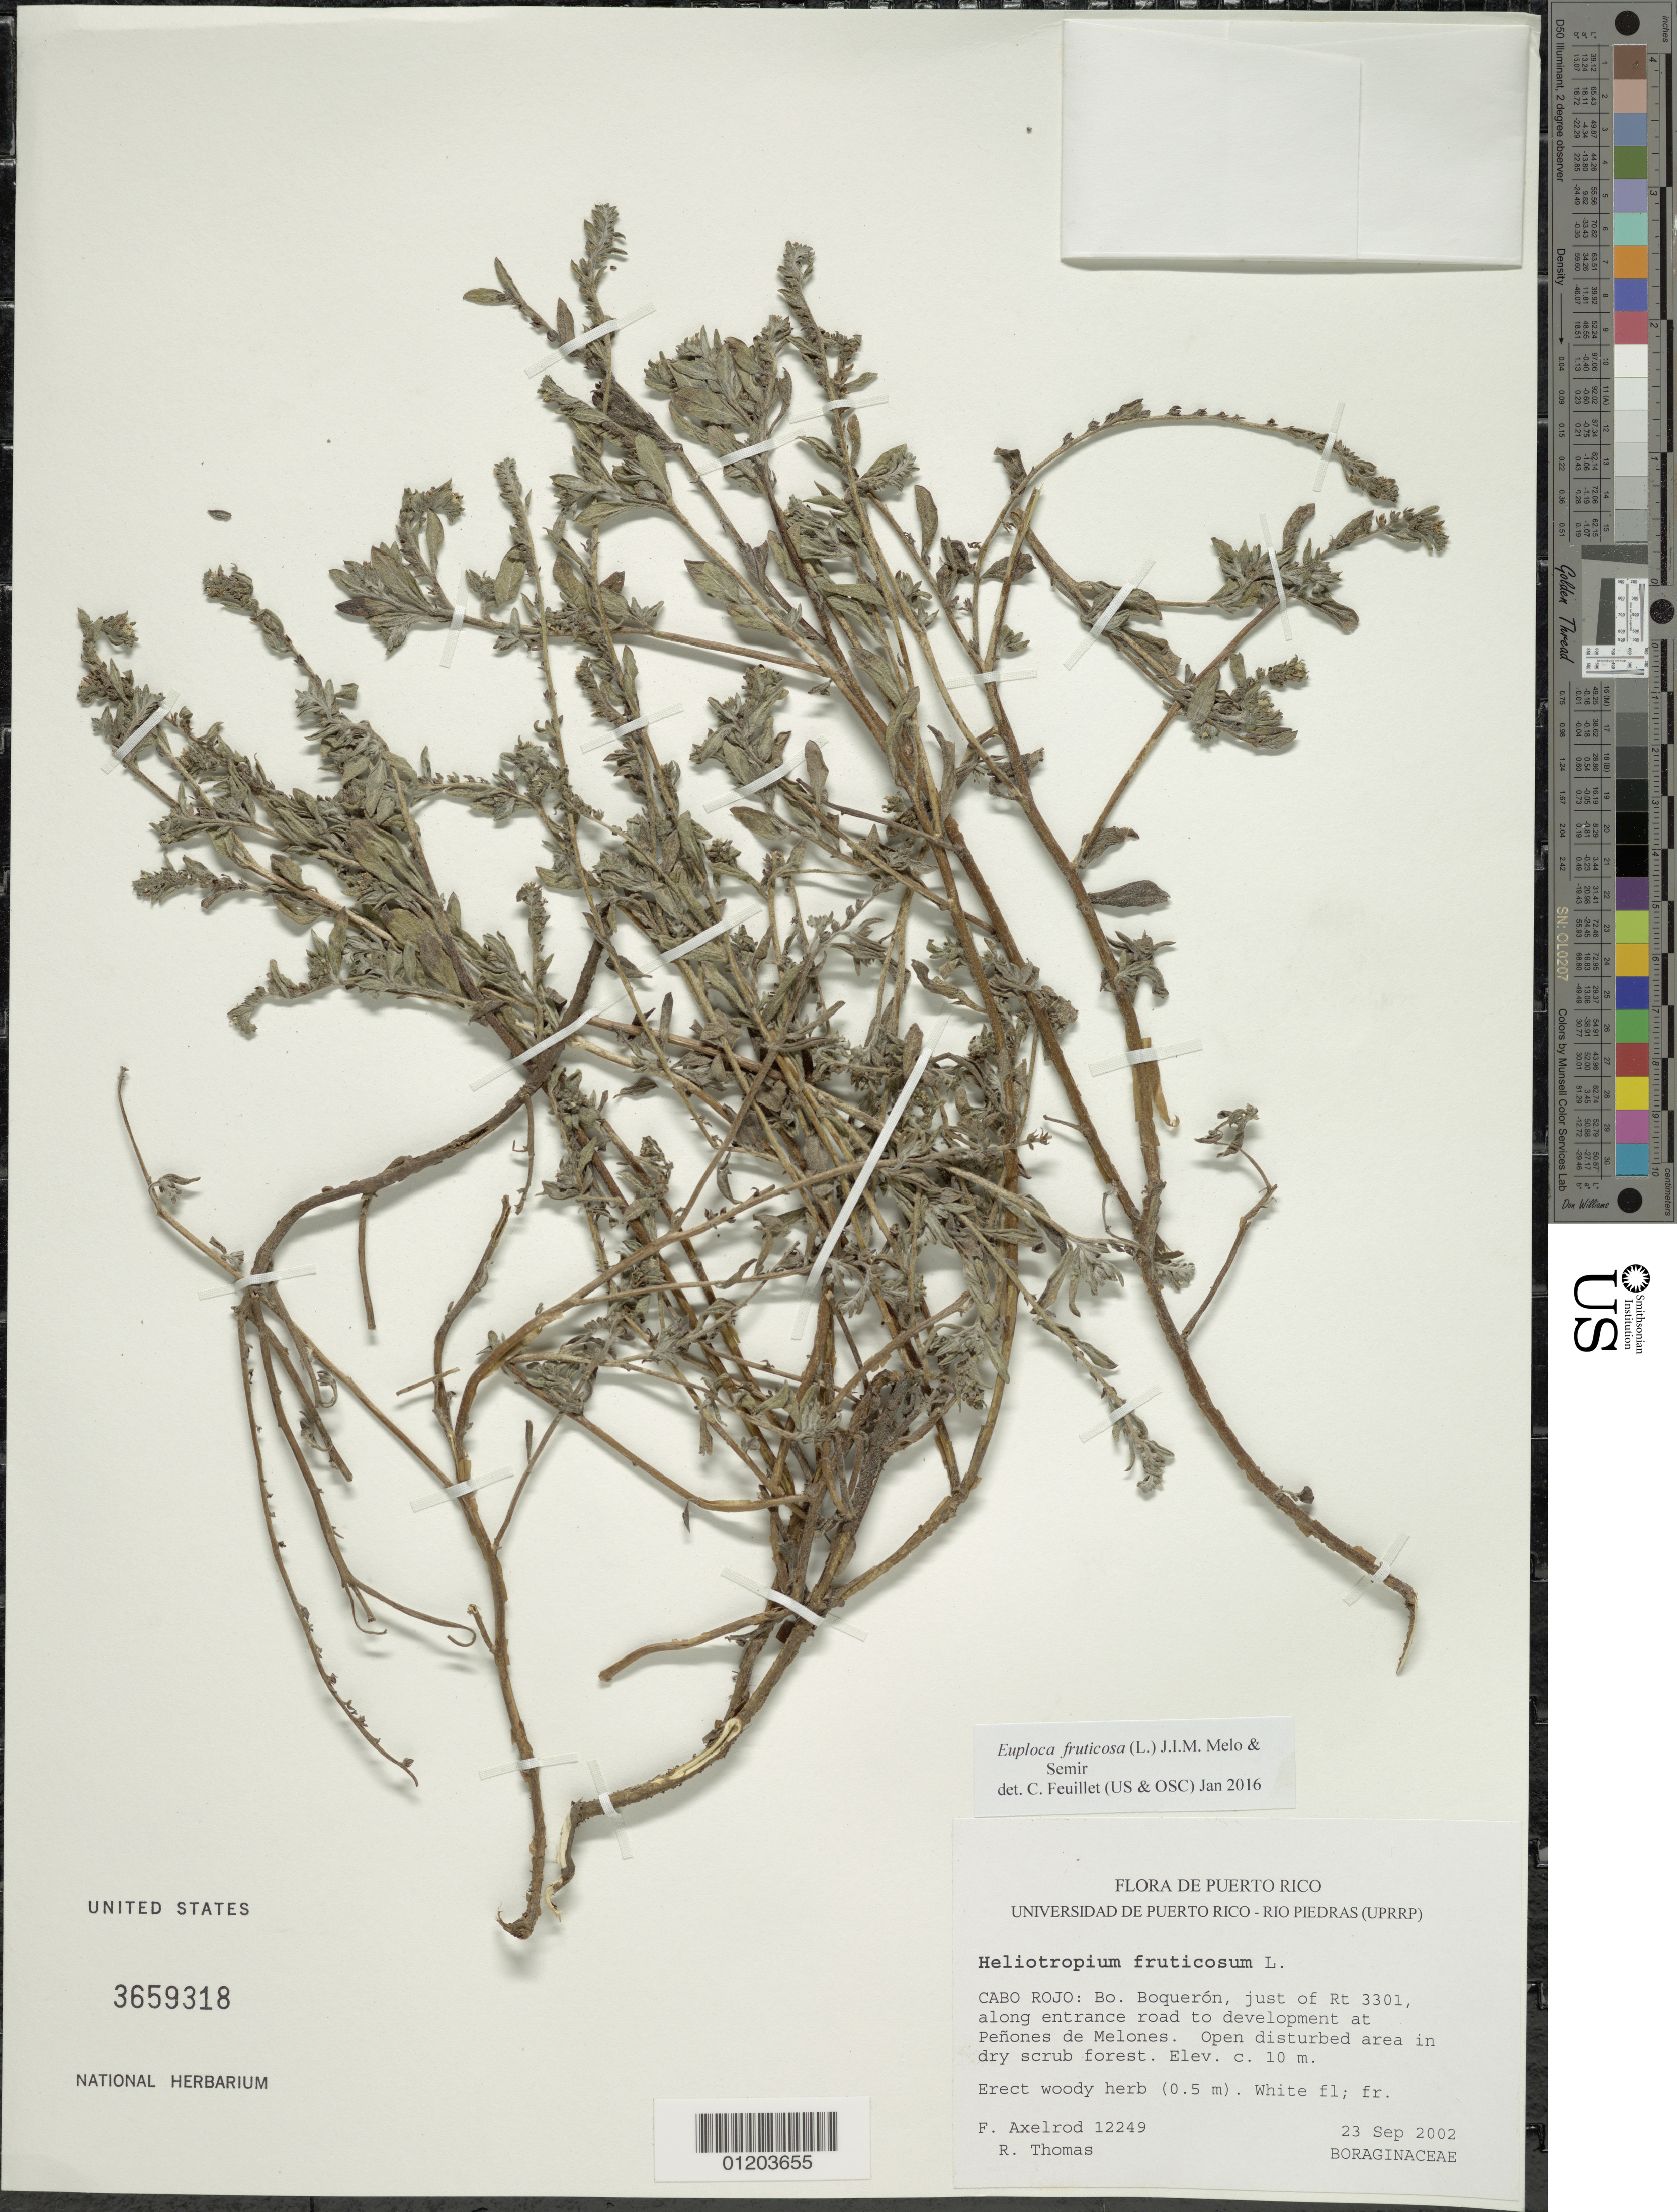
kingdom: Plantae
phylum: Tracheophyta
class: Magnoliopsida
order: Boraginales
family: Heliotropiaceae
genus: Euploca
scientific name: Euploca fruticosa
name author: (L.) J.I.M. Melo & Semir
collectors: F. S. Axelrod & R. Thomas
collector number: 12249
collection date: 2002-09-23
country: Puerto Rico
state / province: Cabo Rojo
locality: Bo. Boquerón, just [?] of Rt. 3301, along entrance road to development at Peñones de Melones.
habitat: Open disturbed area in dry scrub forest.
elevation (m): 10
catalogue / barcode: US 3659318